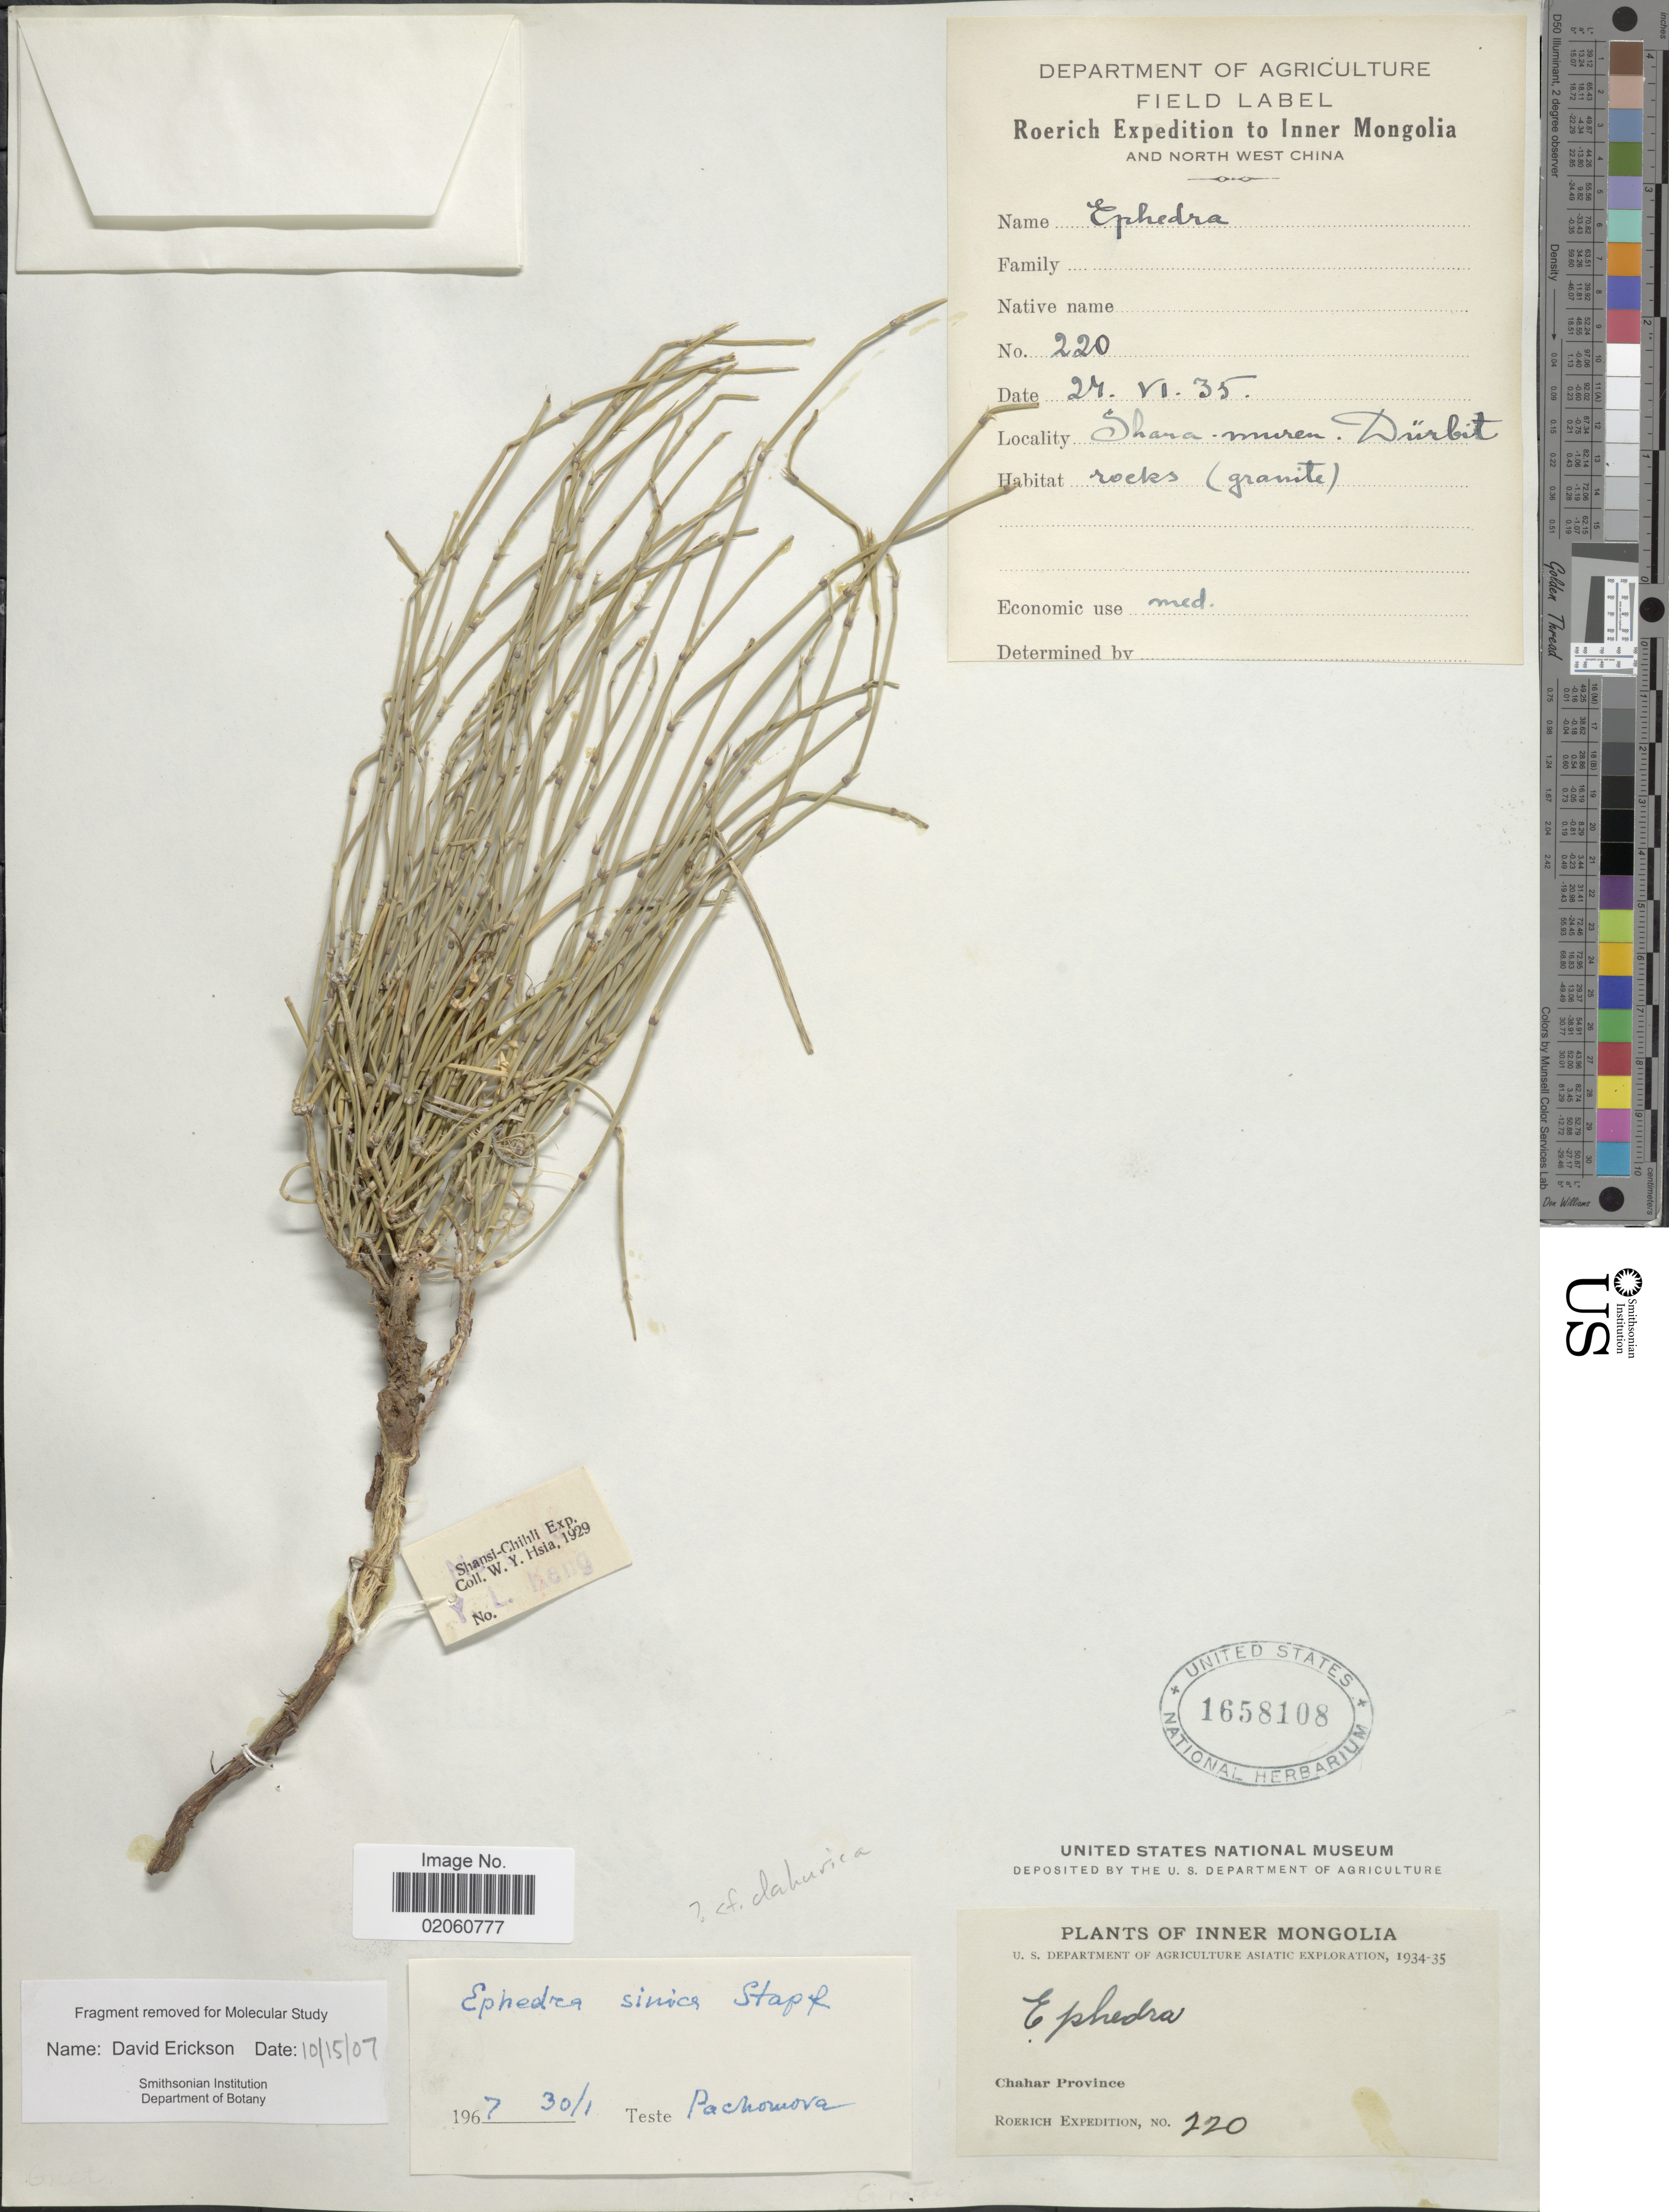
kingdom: Plantae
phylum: Tracheophyta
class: Gnetopsida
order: Ephedrales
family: Ephedraceae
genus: Ephedra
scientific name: Ephedra sinica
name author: Stapf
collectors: Roerich Expedition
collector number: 220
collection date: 1935-06-27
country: China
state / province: Nei Monggol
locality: Inner Mongolia, Chahar Province, Inner Mongolia and North West China, Shara-muren Dürbit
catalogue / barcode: US 1658108